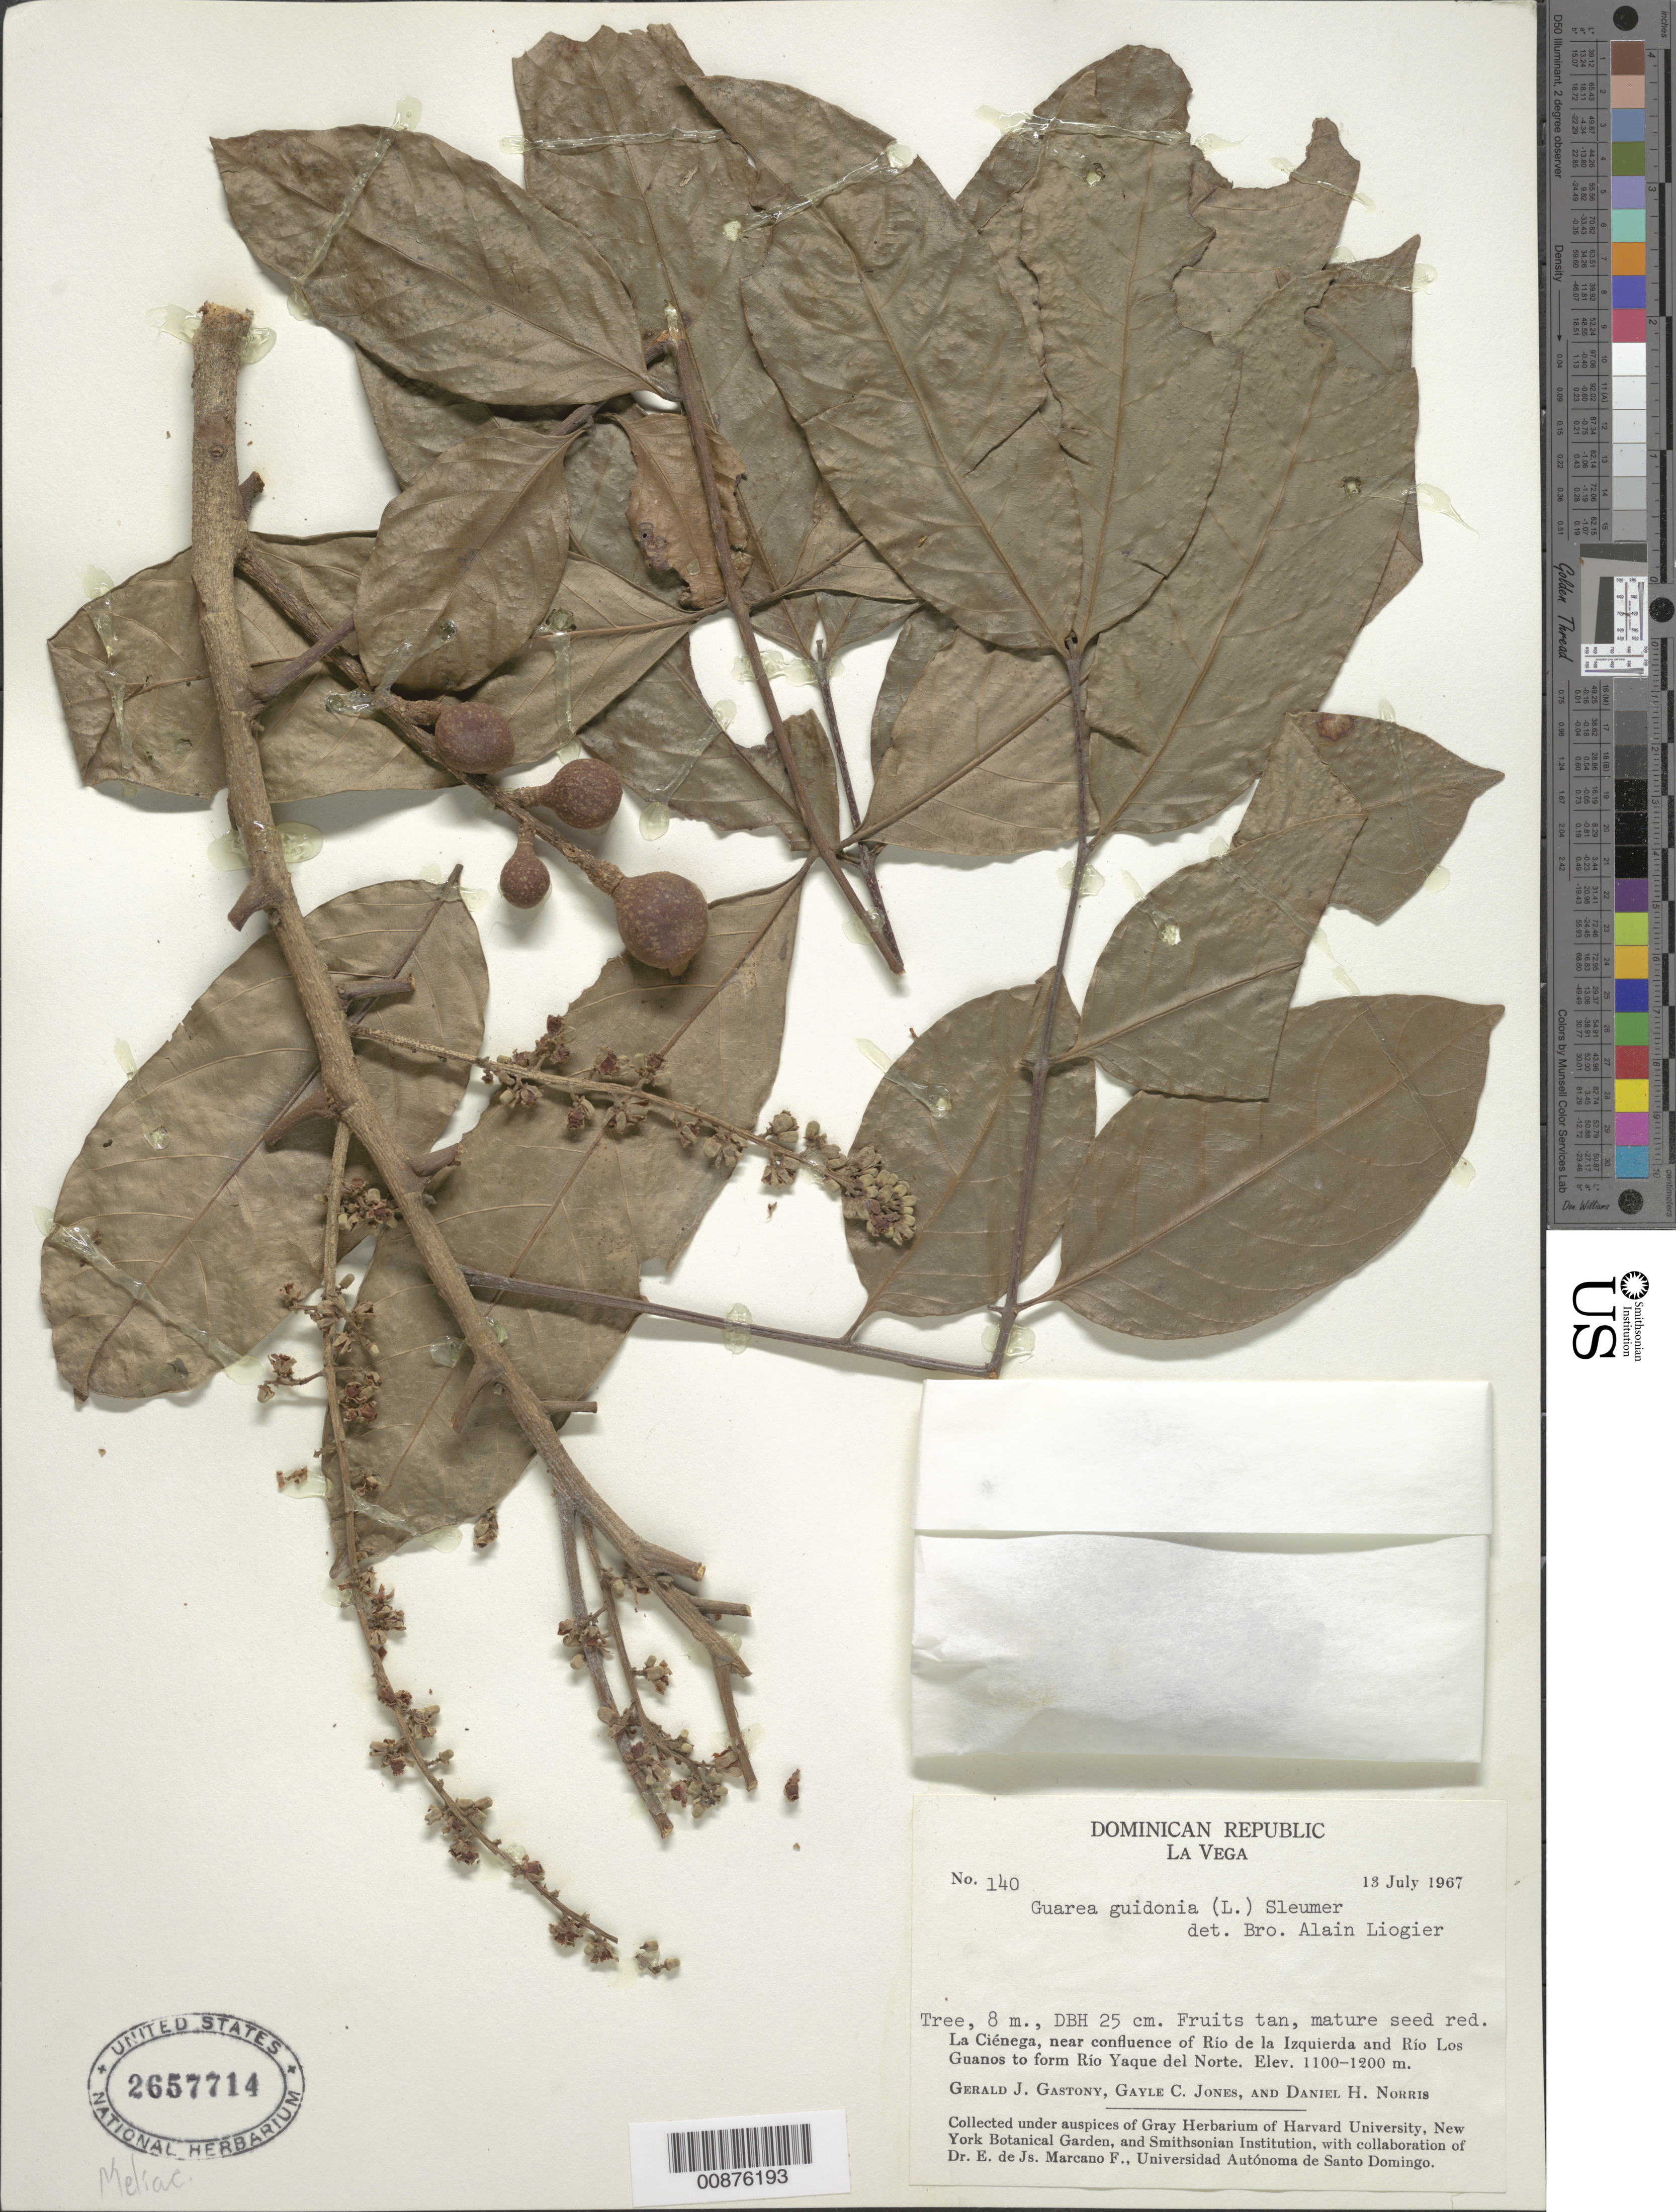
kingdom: Plantae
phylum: Tracheophyta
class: Magnoliopsida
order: Sapindales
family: Meliaceae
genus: Guarea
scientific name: Guarea guidonia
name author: (L.) Sleumer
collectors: G. Gastony, G. C. Jones & D. H. Norris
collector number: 140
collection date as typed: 13 Jul 1967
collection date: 1967-07-13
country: Dominican Republic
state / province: La Altagracia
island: Hispaniola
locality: La Ciénaga, near confluence of Río Izquierda and Río Los Guanos to form Río Yaque del Norte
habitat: Near confluence of rios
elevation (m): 1100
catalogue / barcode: US 2657714